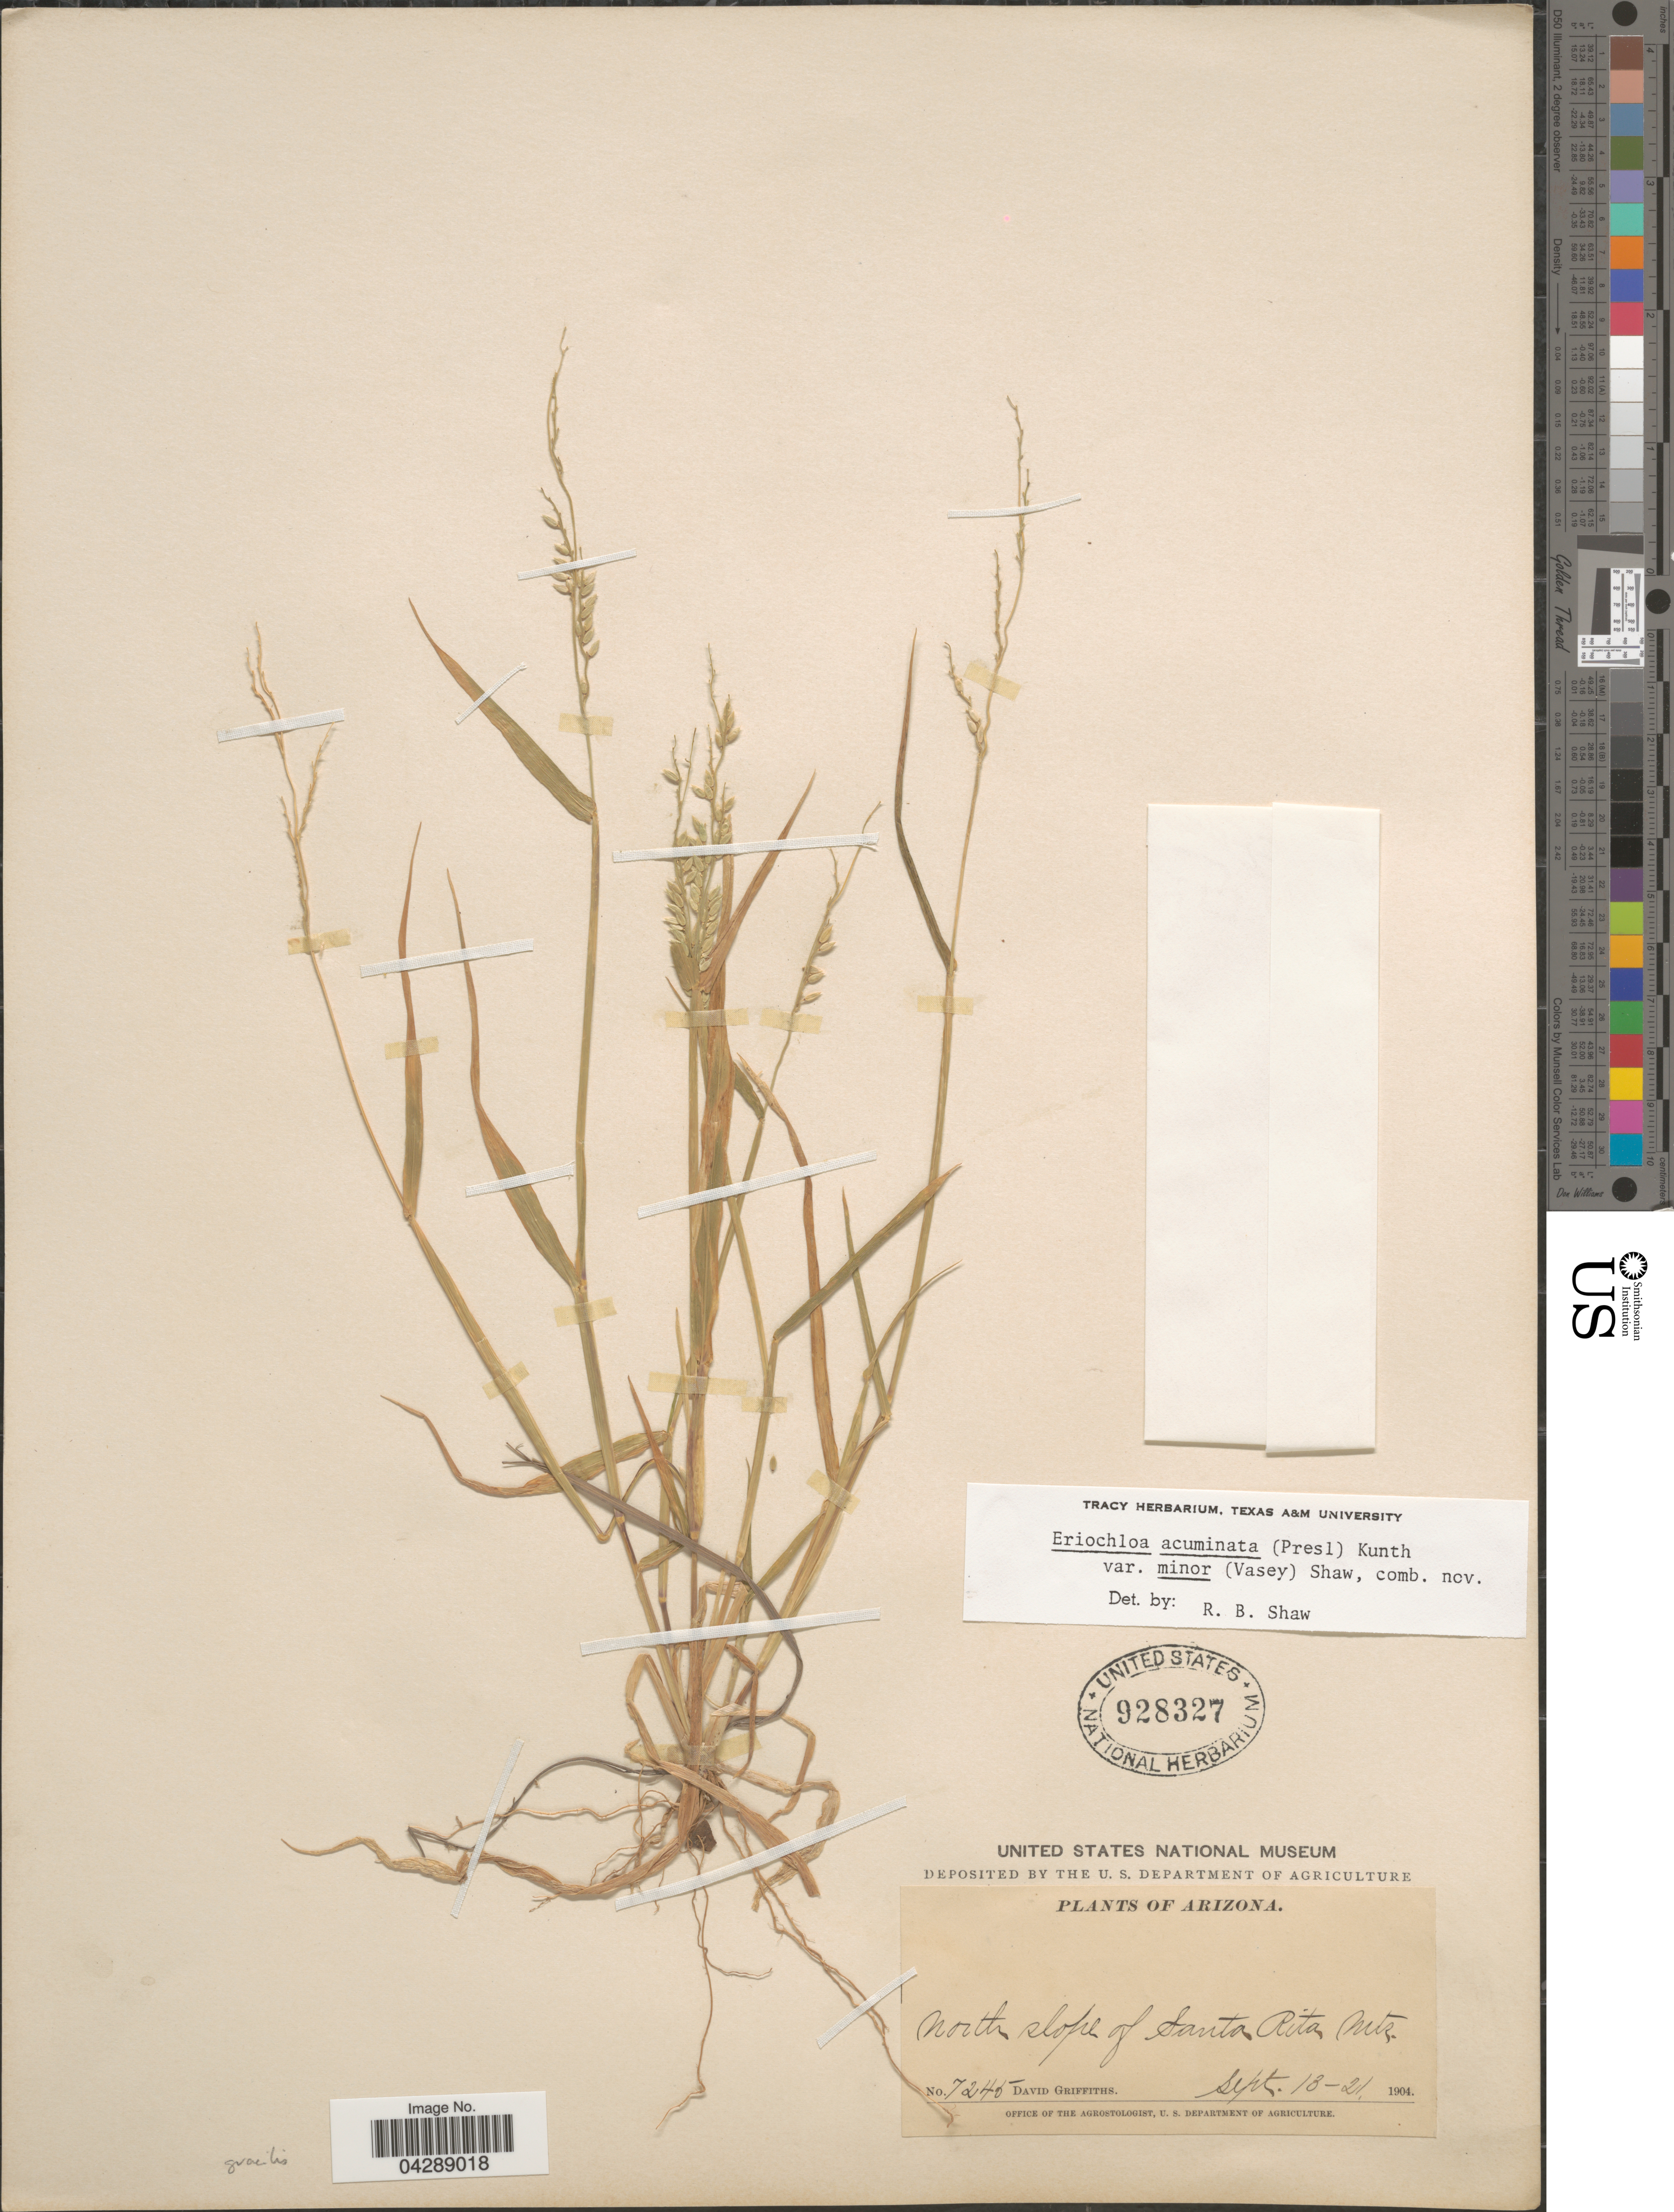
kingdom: Plantae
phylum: Tracheophyta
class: Liliopsida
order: Poales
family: Poaceae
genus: Eriochloa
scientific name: Eriochloa acuminata var. minor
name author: (Vasey) R.B. Shaw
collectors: D. Griffiths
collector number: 7245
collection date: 1904-09-13/1904-09-21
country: United States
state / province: Arizona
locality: North slope of Santa Rita Mts.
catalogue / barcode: US 928327